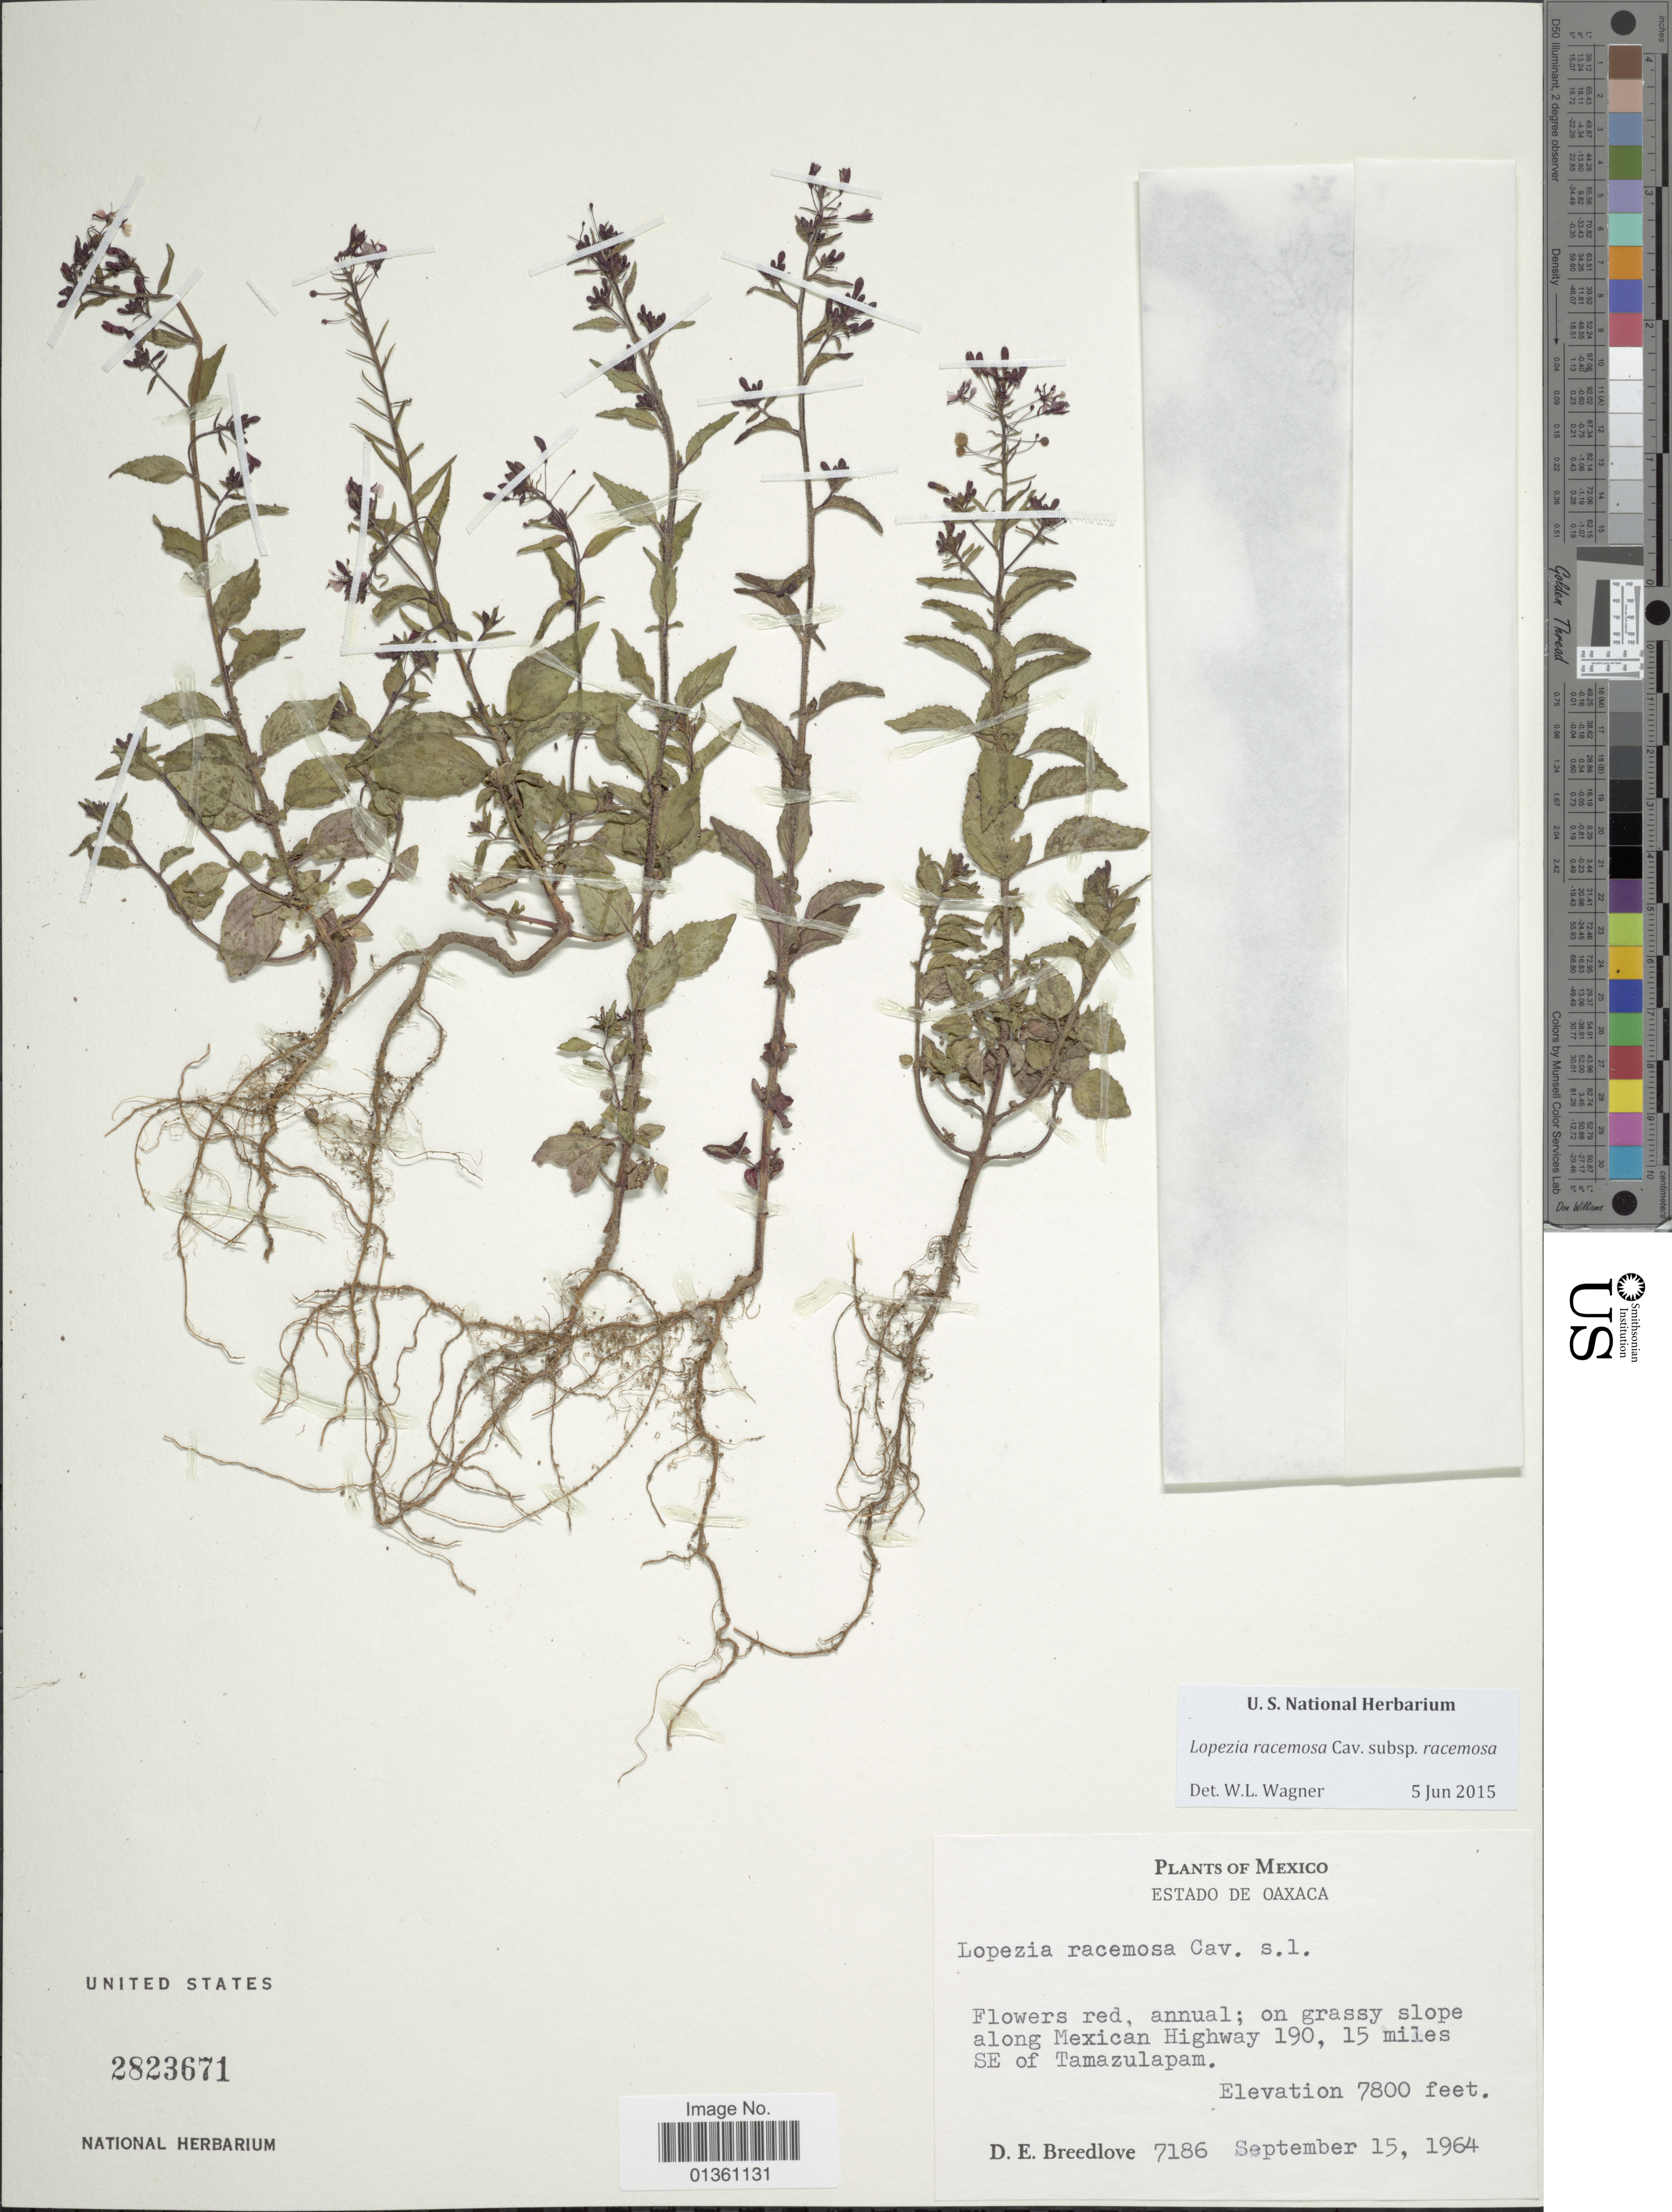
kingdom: Plantae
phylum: Tracheophyta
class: Magnoliopsida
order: Myrtales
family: Onagraceae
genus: Lopezia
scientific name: Lopezia racemosa subsp. racemosa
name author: Cav.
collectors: D. E. Breedlove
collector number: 7186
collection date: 1964-09-15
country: Mexico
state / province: Oaxaca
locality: Along Mexican Highway 190, 15 miles SE of Tamazulapam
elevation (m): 2377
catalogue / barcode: US 2823671